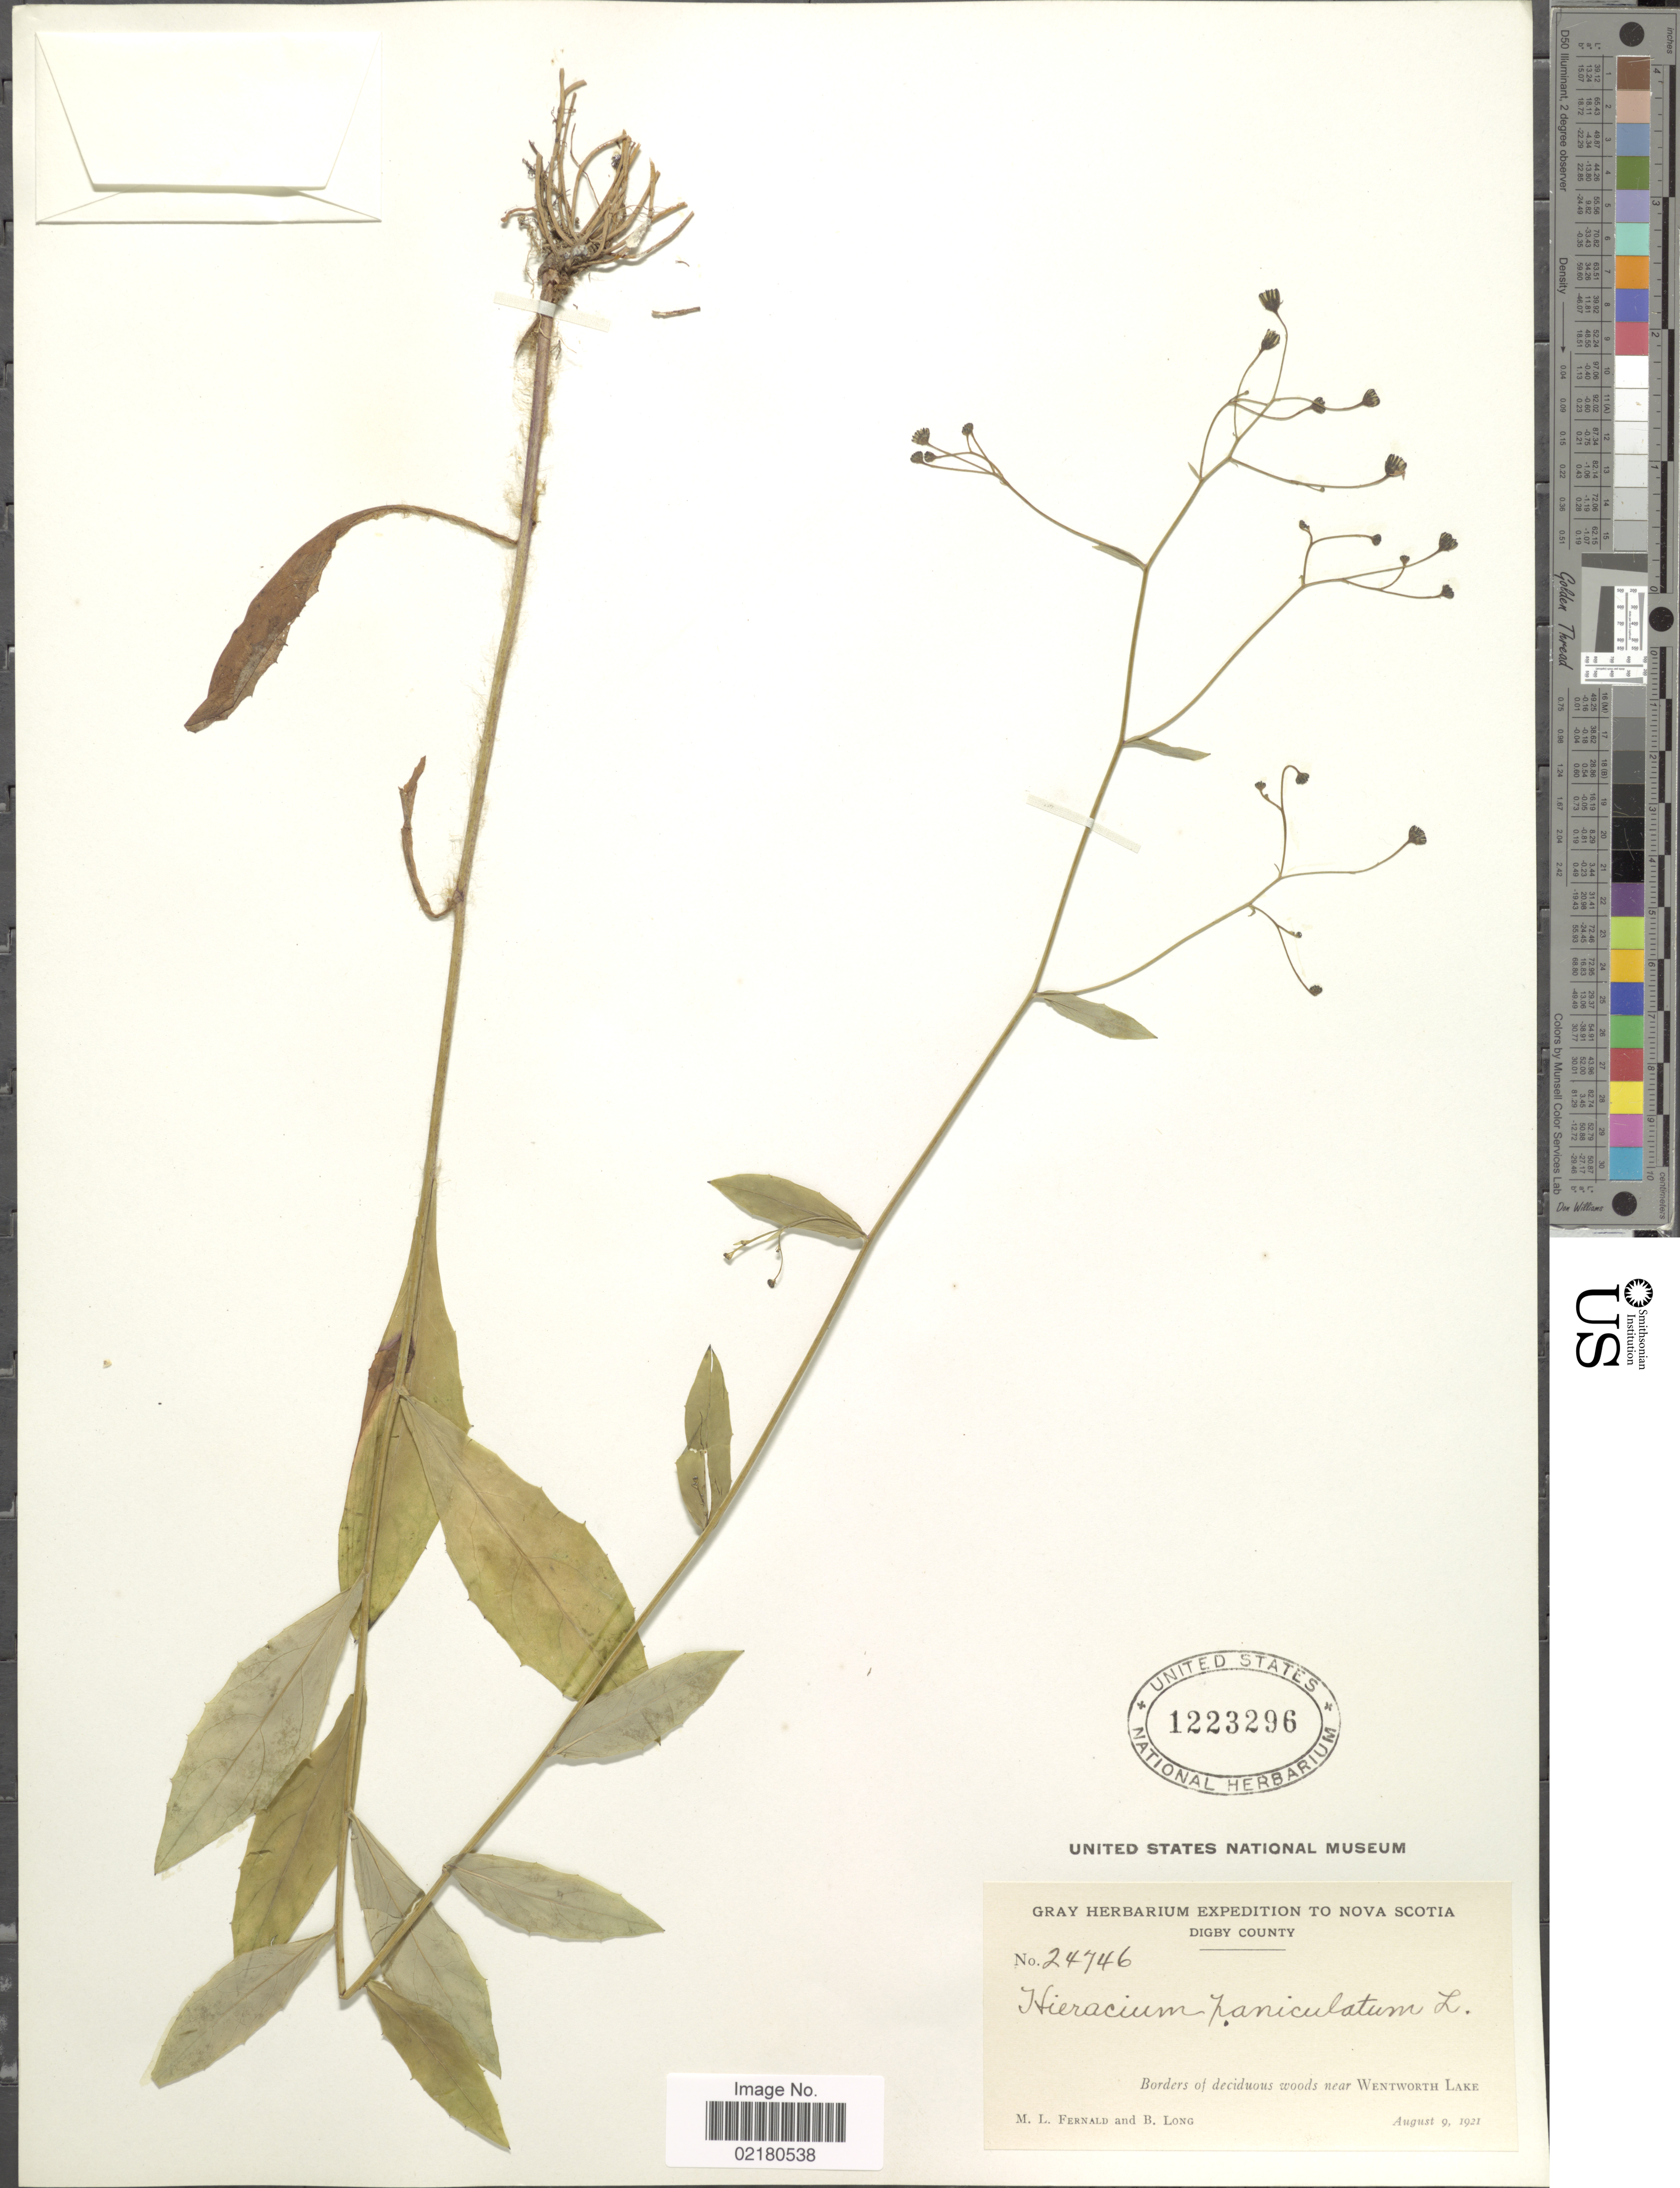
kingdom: Plantae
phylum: Tracheophyta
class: Magnoliopsida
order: Asterales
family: Asteraceae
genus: Hieracium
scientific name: Hieracium paniculatum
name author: L.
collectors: M. L. Fernald & B. Long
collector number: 24746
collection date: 1921-08-09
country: Canada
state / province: Nova Scotia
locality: Digby County: Borders of deciduous woods near Wentworth Lake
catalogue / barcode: US 1223296